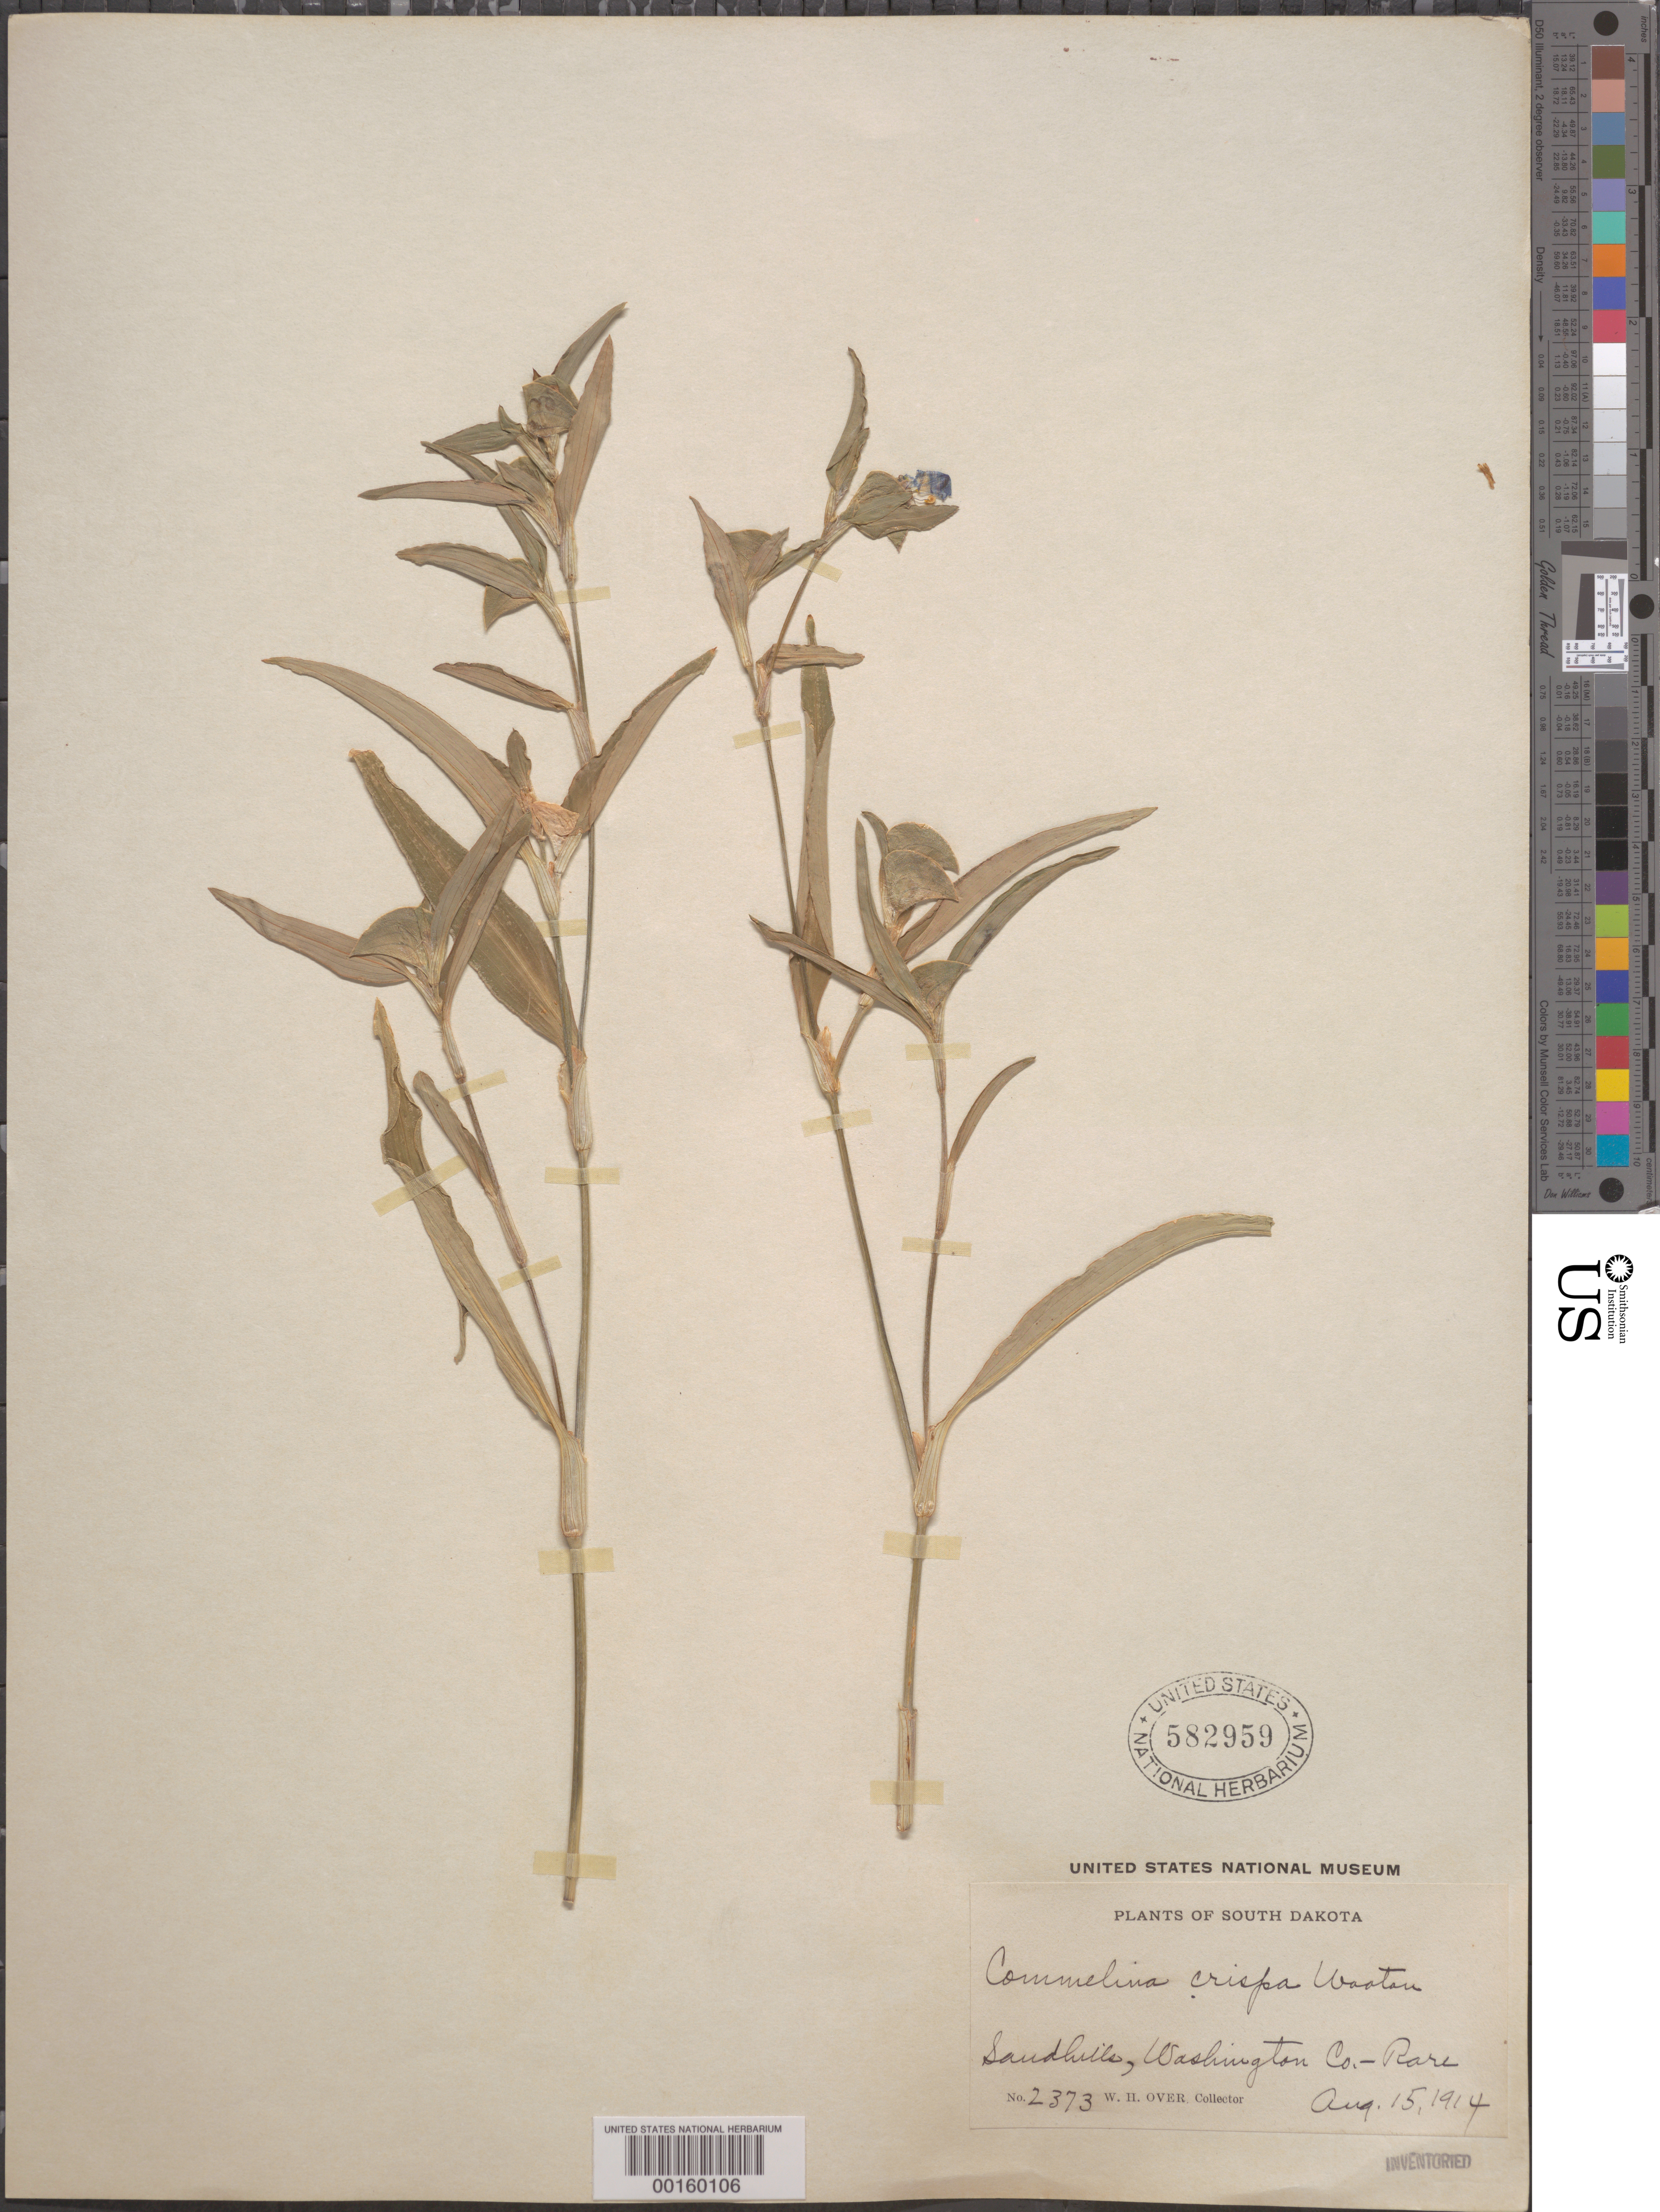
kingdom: Plantae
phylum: Tracheophyta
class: Liliopsida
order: Commelinales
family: Commelinaceae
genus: Commelina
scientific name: Commelina erecta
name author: L.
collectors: W. Over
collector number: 2373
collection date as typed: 15 Aug 1914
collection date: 1914-08-15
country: United States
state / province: South Dakota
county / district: Pennington / Shannon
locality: Washington co. [washington county is now part of pennington and/or shannon co.]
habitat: Sand hills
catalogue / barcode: US 582959